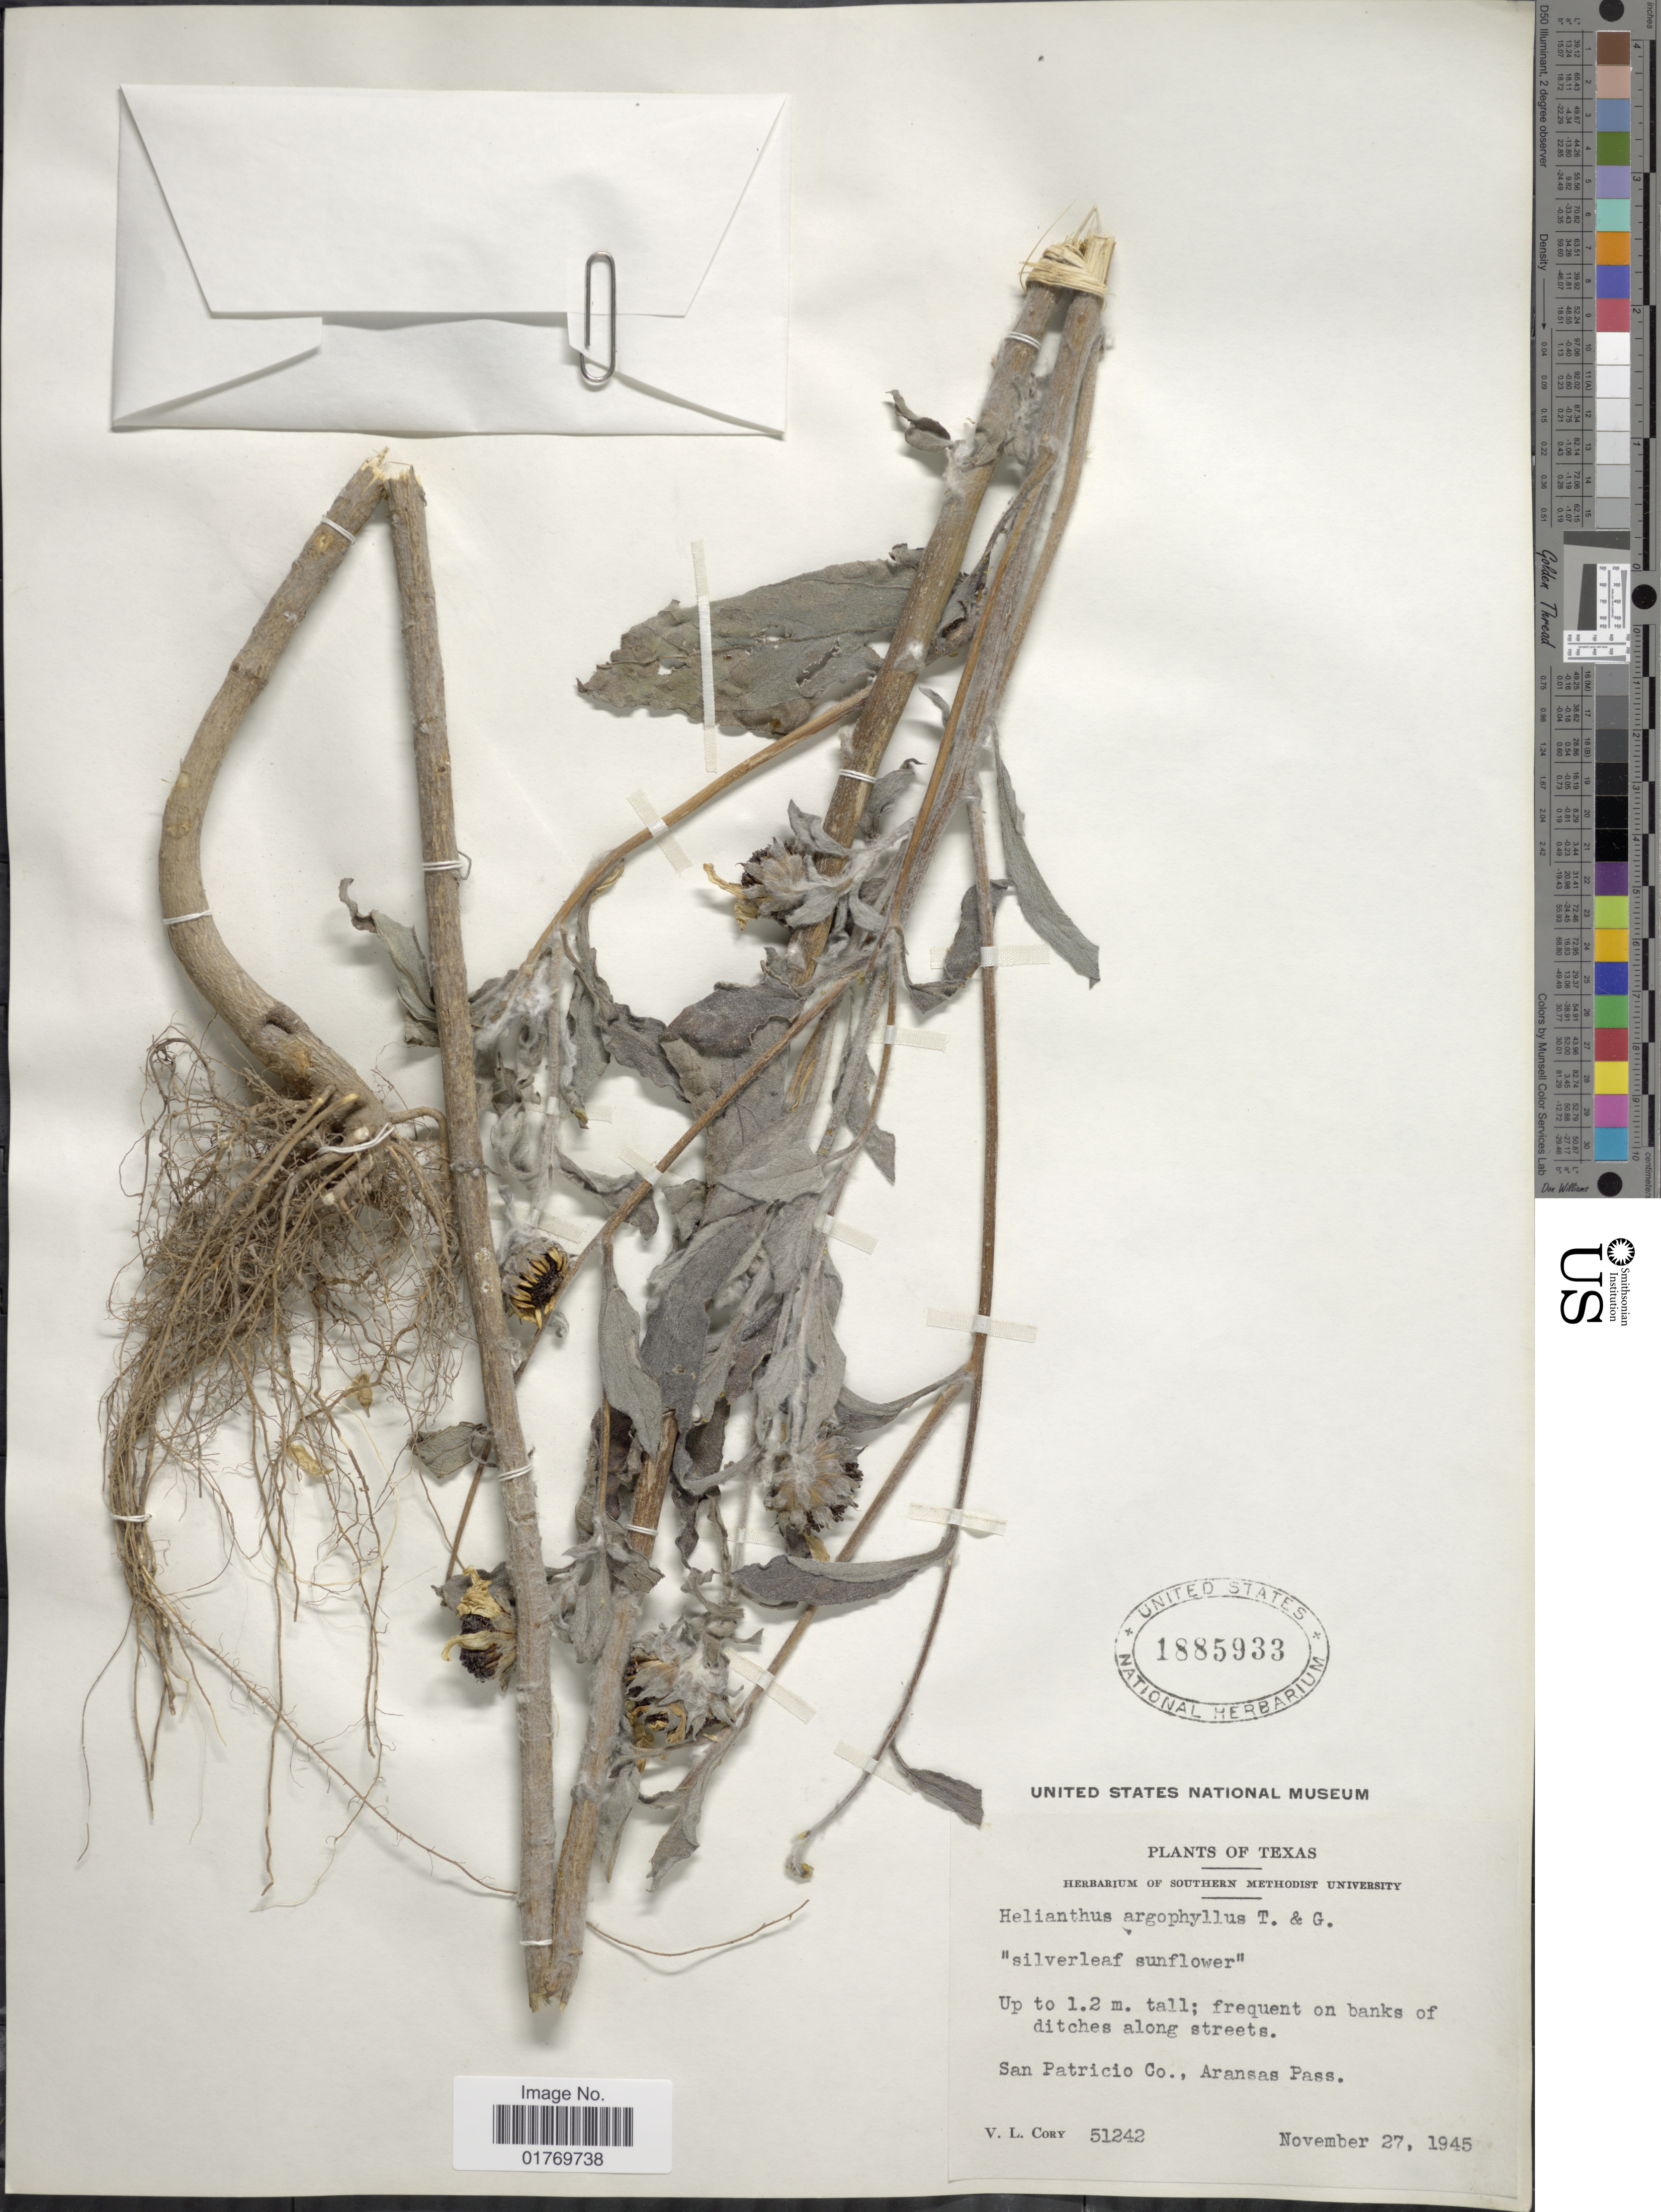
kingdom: Plantae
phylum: Tracheophyta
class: Magnoliopsida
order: Asterales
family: Asteraceae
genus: Helianthus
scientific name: Helianthus argophyllus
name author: Torr. & A. Gray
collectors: V. Cory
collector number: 51242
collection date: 1945-11-27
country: United States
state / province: Texas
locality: San Patricio Co., Aransas Pass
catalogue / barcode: US 1885933